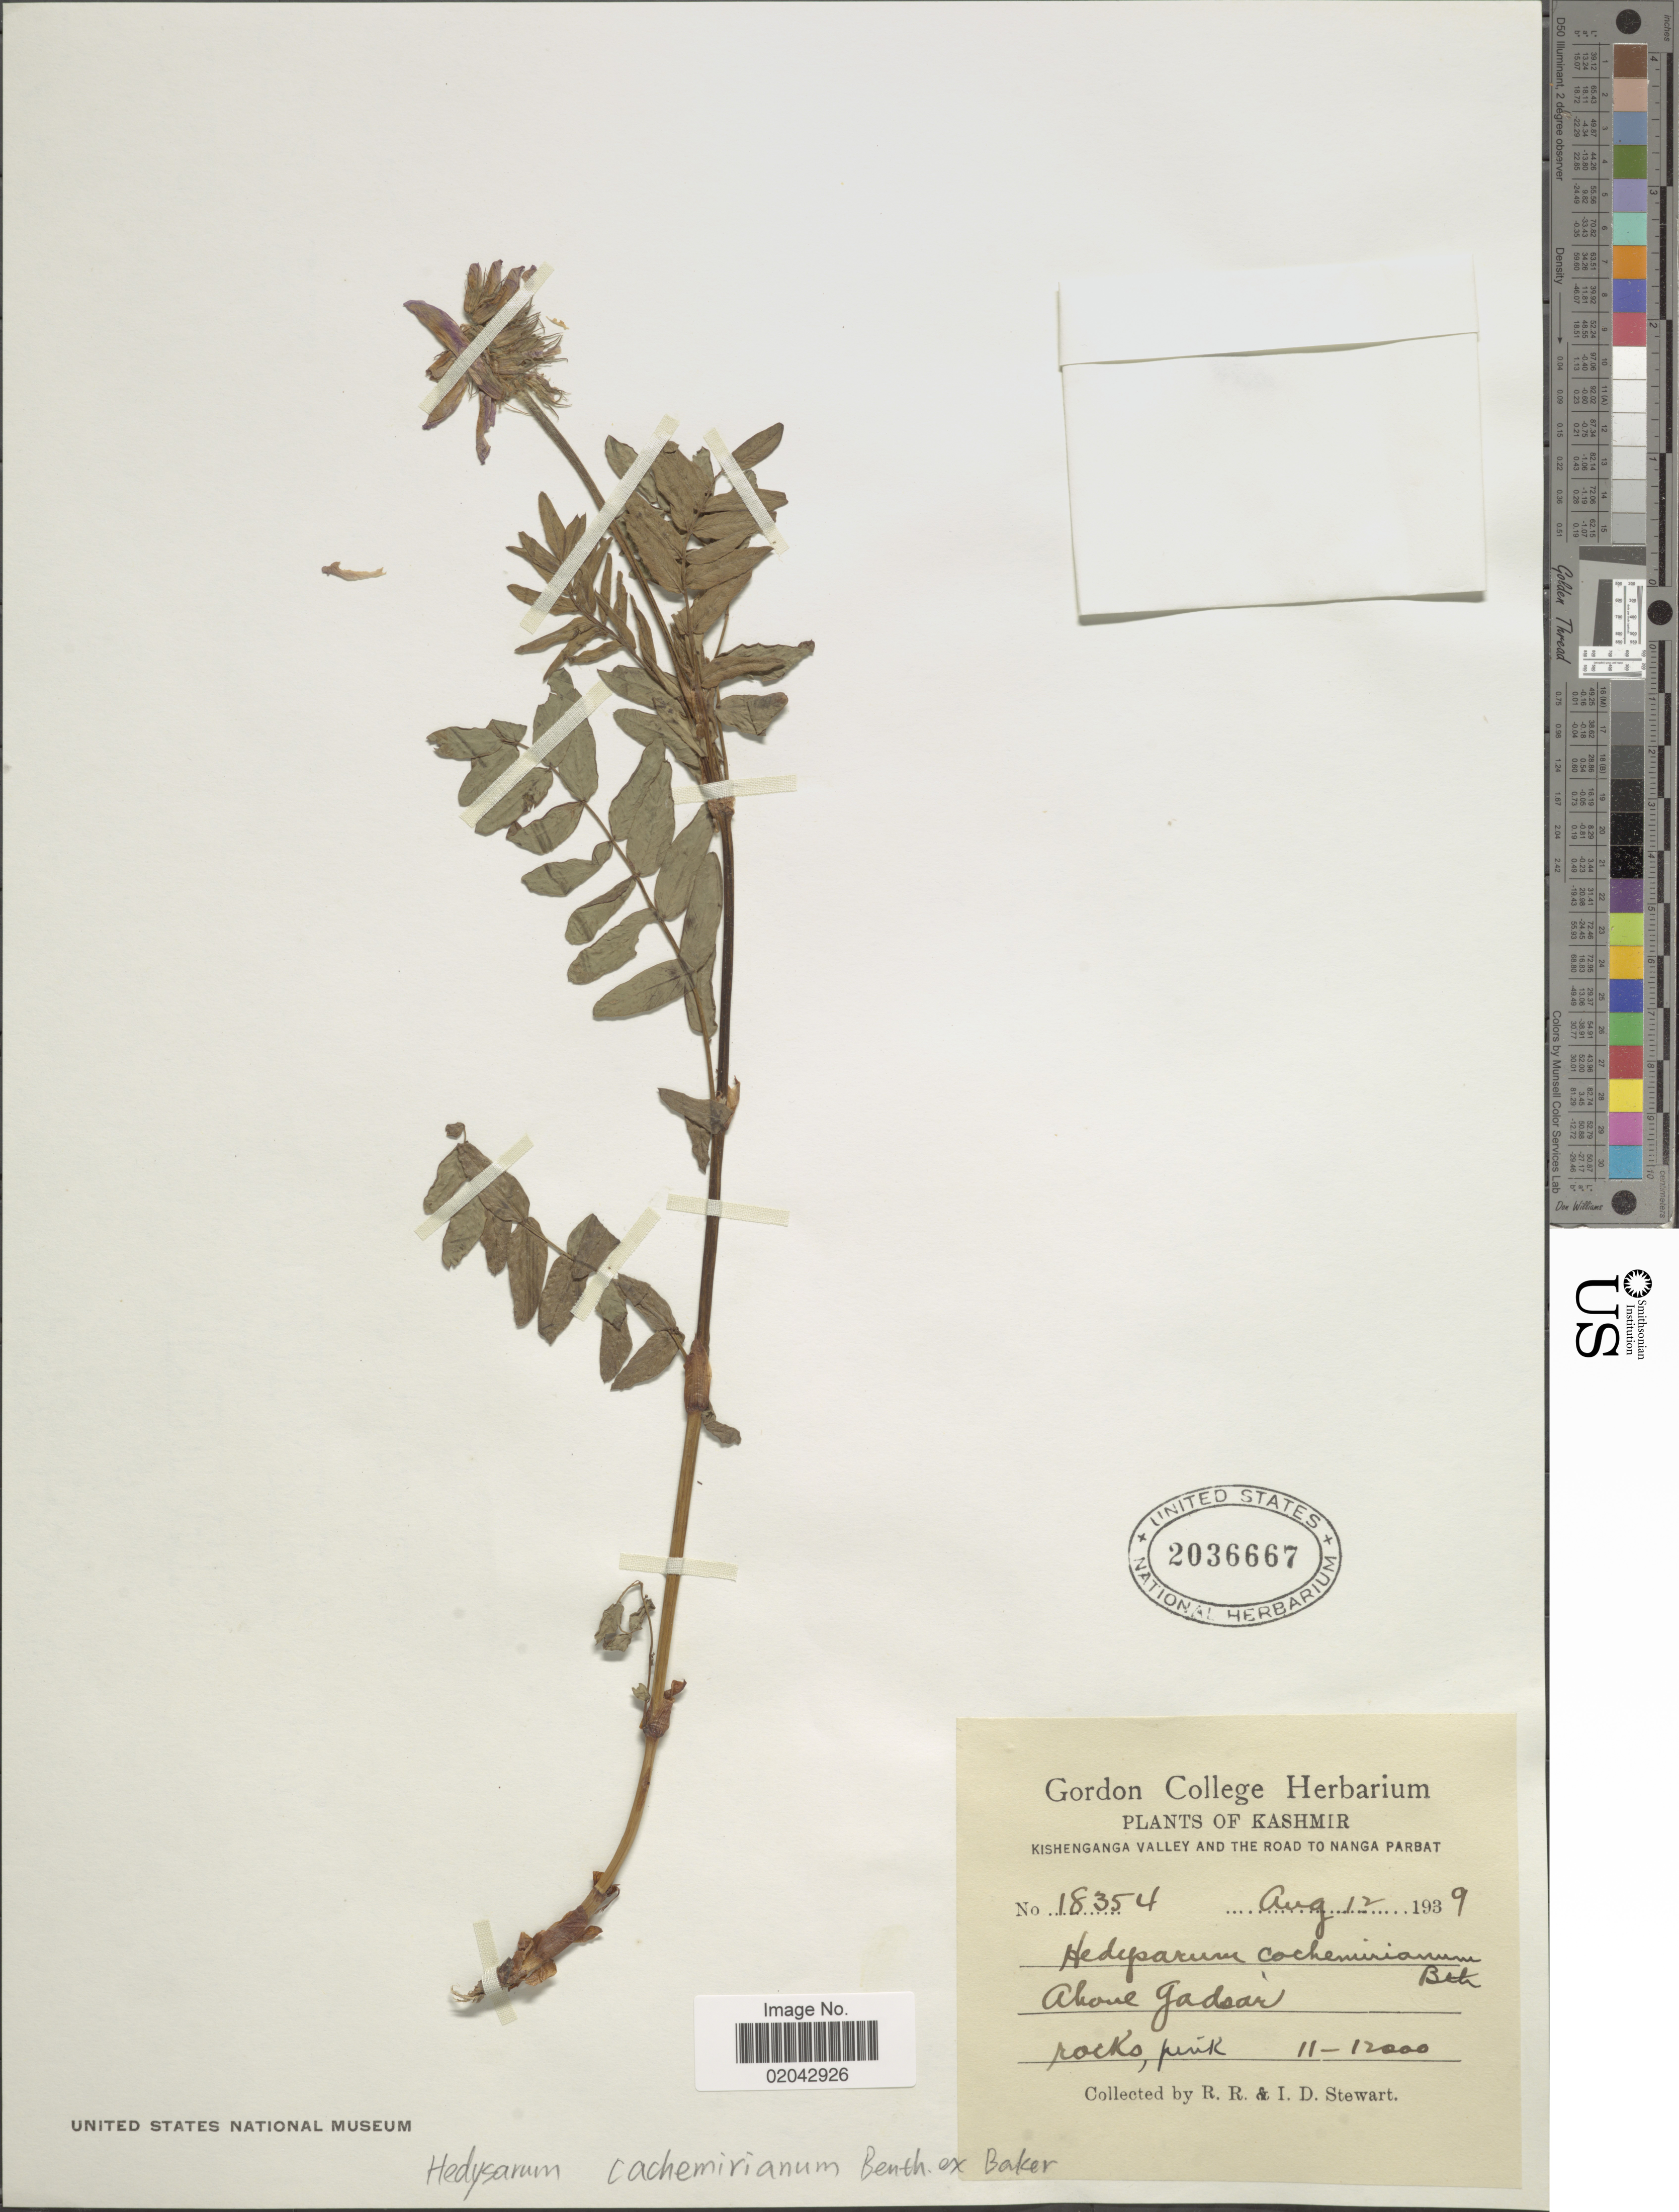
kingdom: Plantae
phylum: Tracheophyta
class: Magnoliopsida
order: Fabales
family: Fabaceae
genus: Hedysarum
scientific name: Hedysarum cachemirianum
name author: Baker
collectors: R. R. Stewart & I. Stewart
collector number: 18354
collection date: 1939-08-12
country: India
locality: Kashmir, Kishenganga Valley and the road to Nanga Parbat, above Gadsar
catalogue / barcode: US 2036667